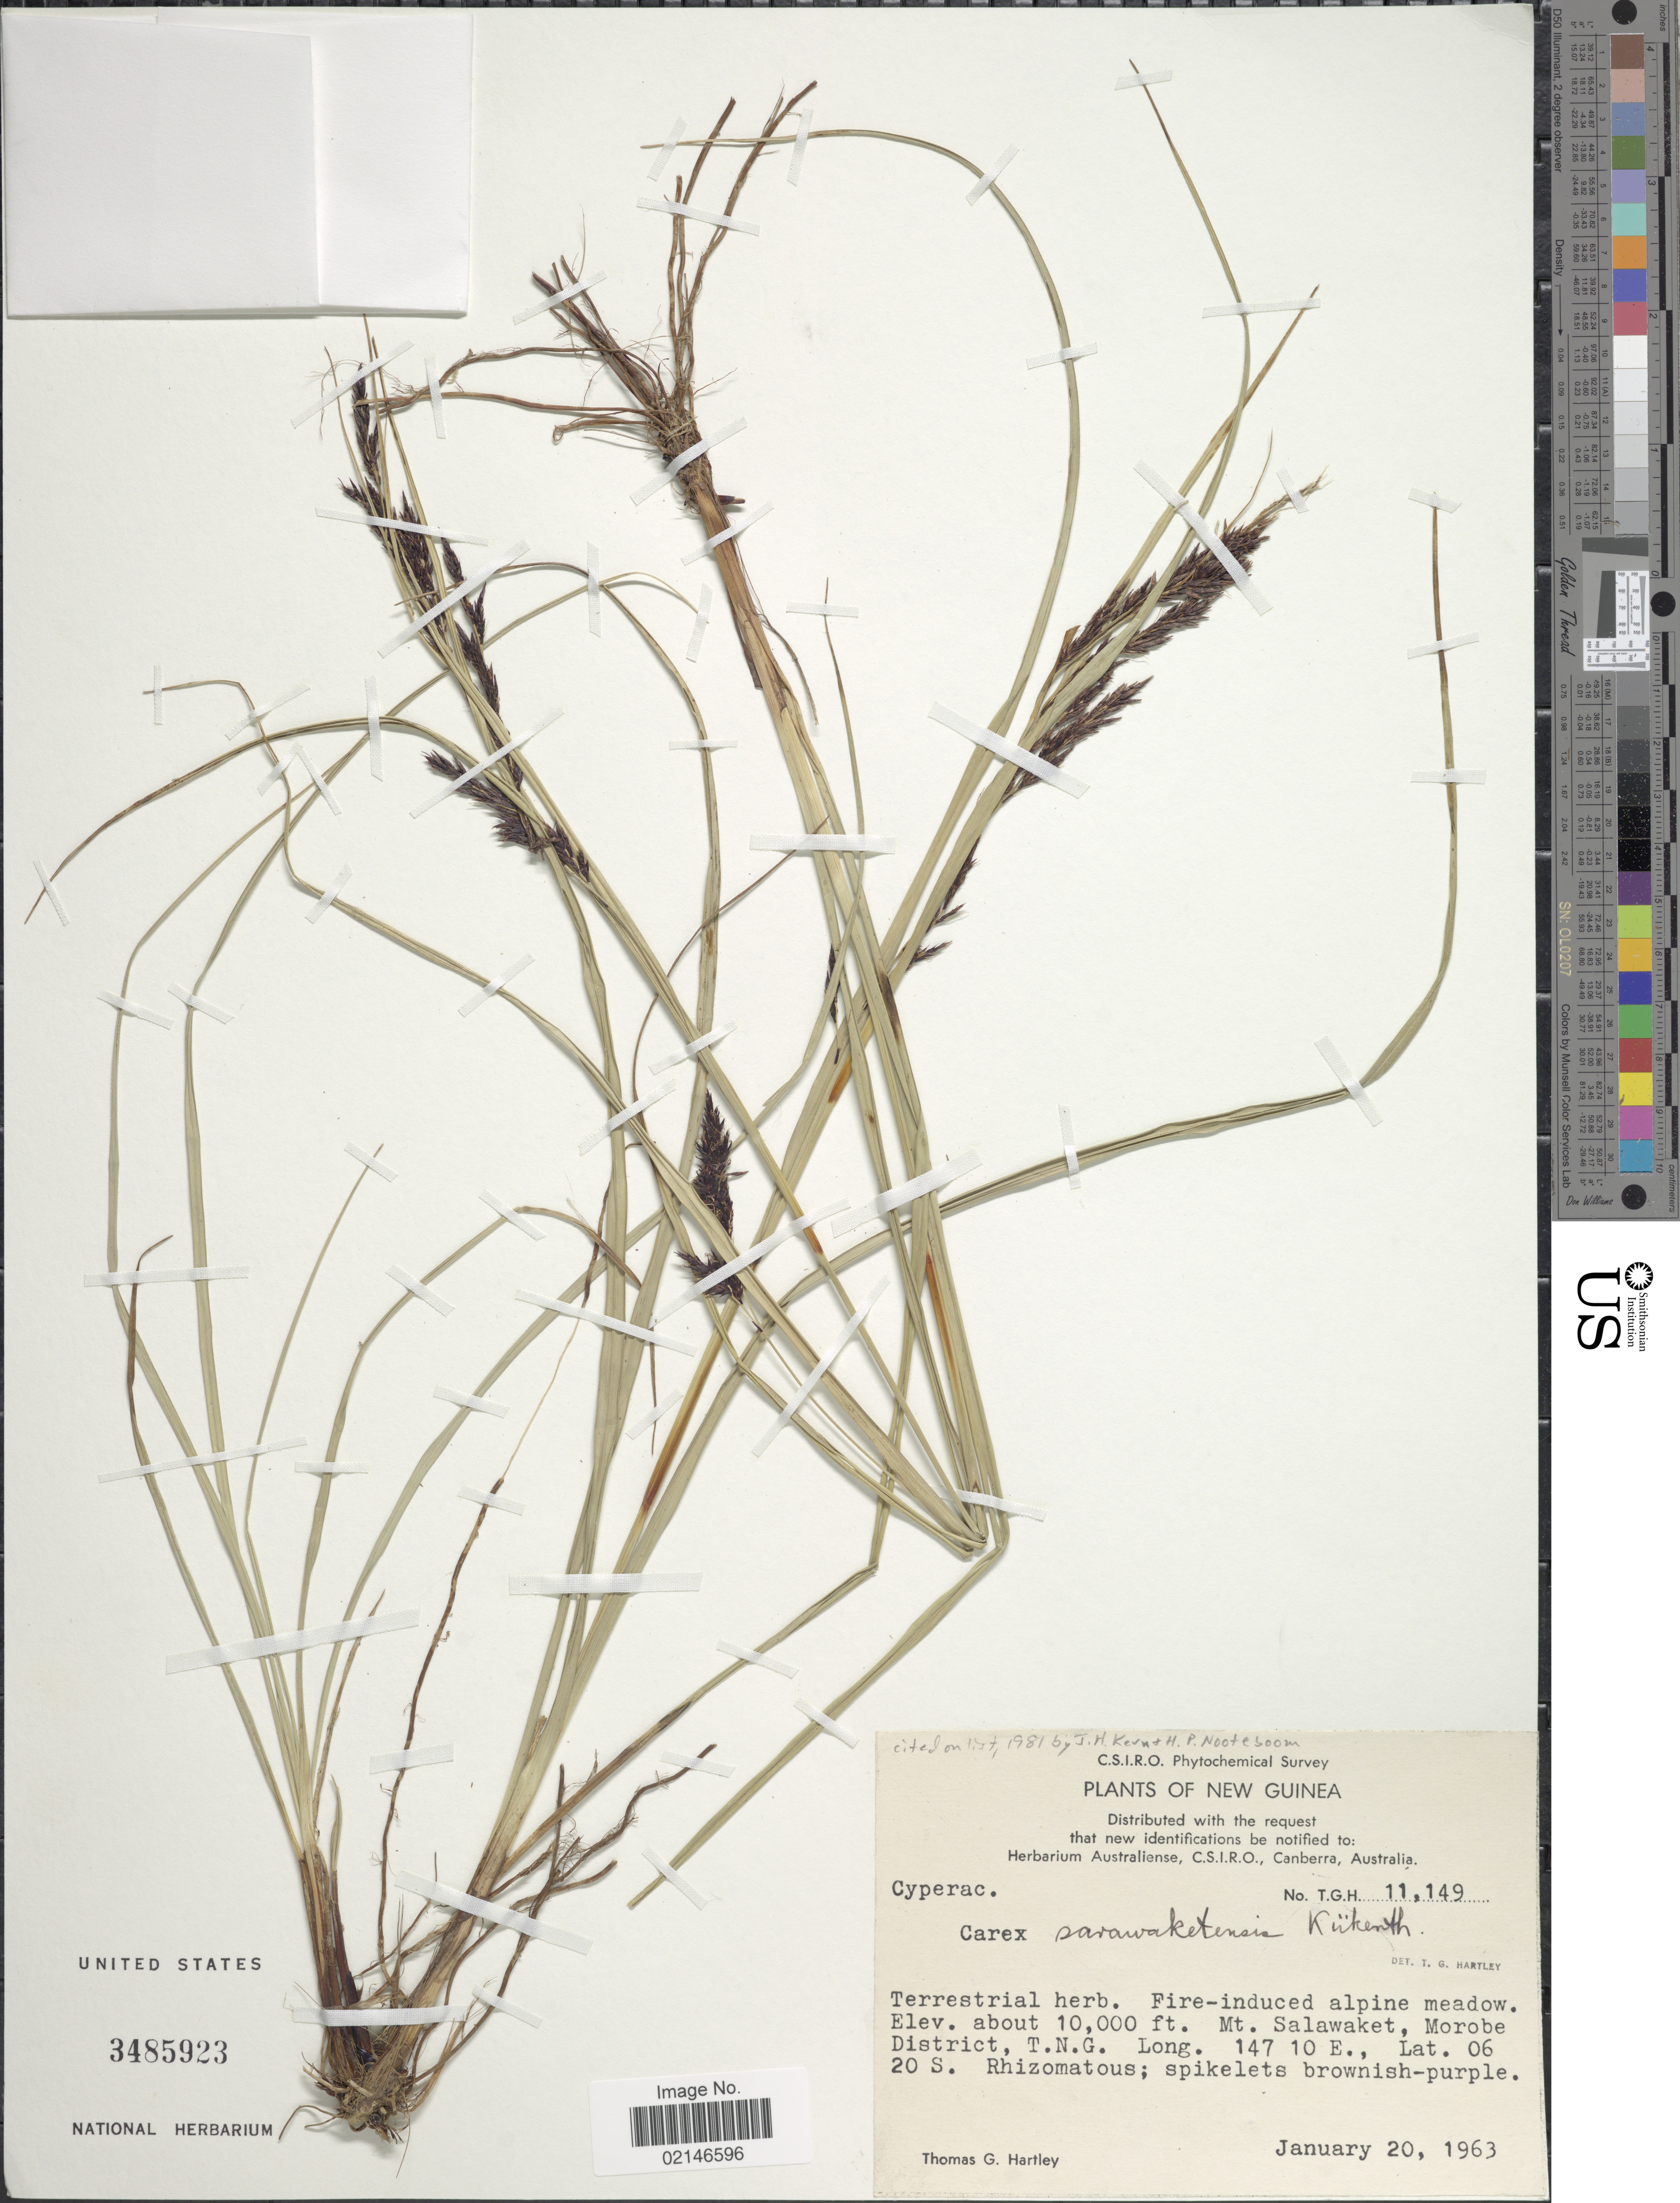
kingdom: Plantae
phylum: Tracheophyta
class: Liliopsida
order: Poales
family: Cyperaceae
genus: Carex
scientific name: Carex sarawaketensis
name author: Kük.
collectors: T. G. Hartley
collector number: TGH11149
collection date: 1963-01-20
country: Papua New Guinea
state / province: Morobe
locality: New Guinea, Mt. Salawaket, Morobe District, T.N.G.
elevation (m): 3048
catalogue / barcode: US 3485923